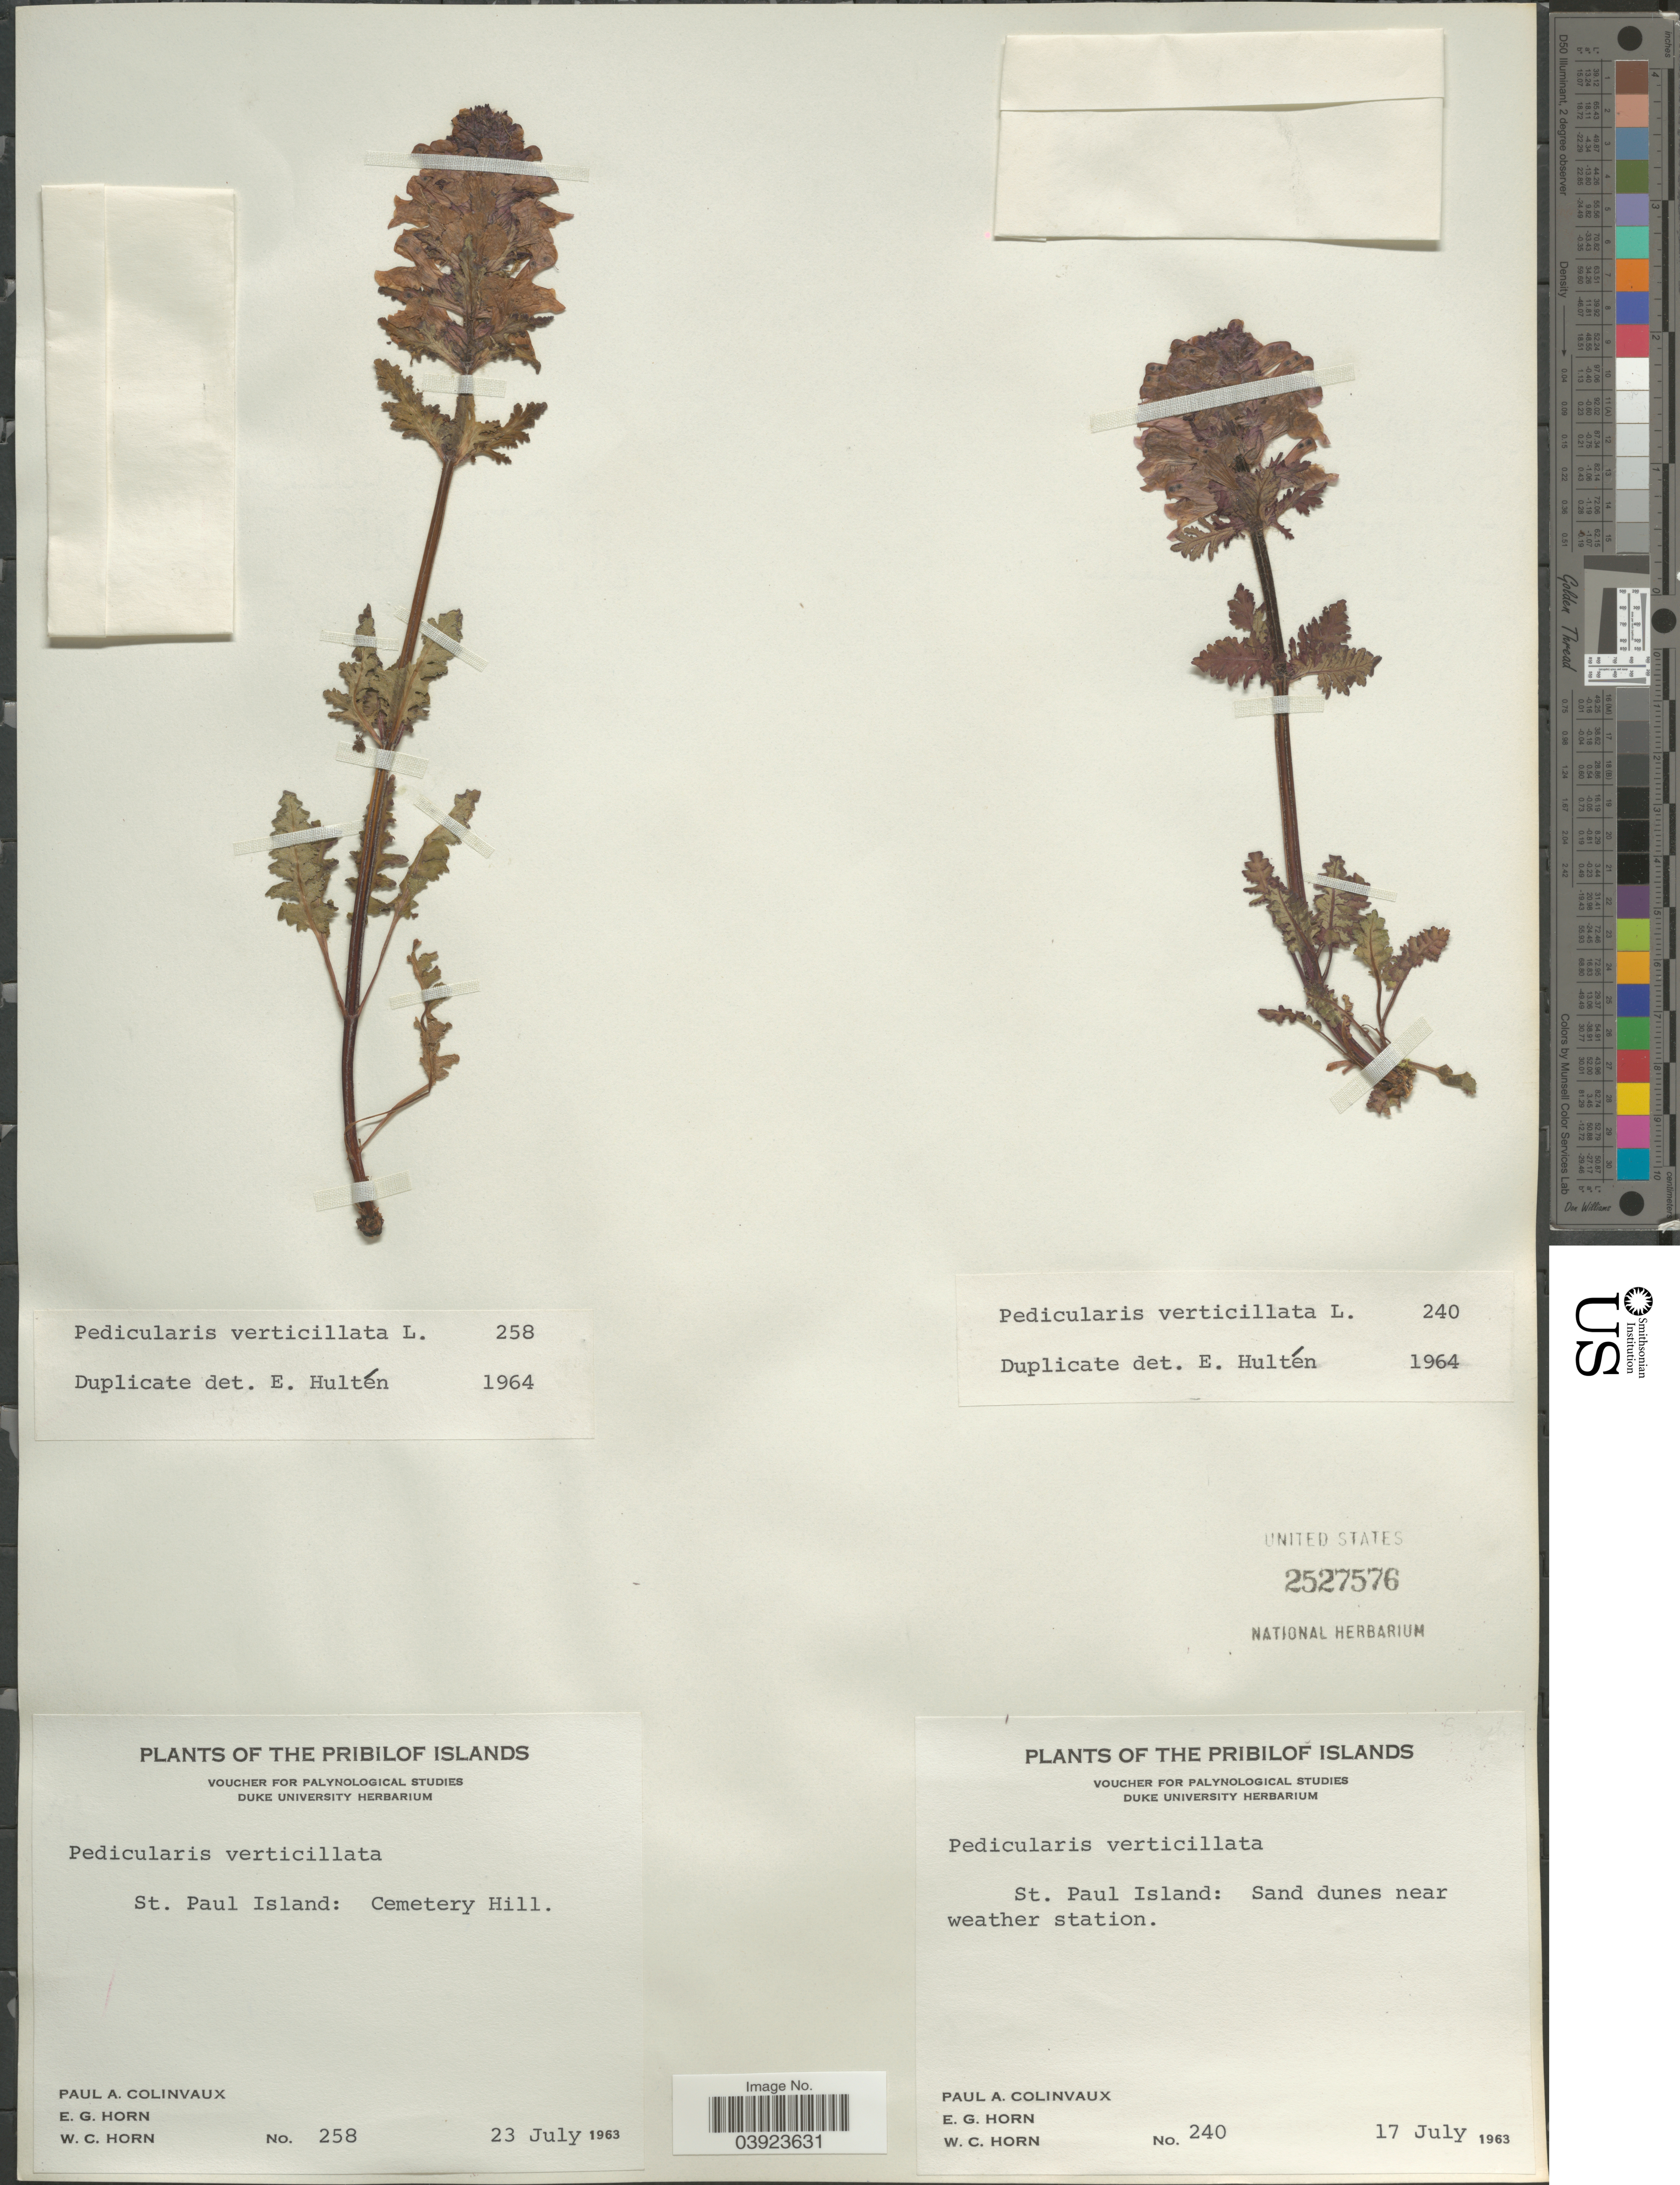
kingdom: Plantae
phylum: Tracheophyta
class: Magnoliopsida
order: Lamiales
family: Orobanchaceae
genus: Pedicularis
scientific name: Pedicularis verticillata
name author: L.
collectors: P. Colinvaux, E. Horn & W. Horn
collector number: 258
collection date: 1963-07-23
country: United States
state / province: Alaska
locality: Pribilof Islands. St. Paul Island: Cemetery Hill.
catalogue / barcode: US 2527576